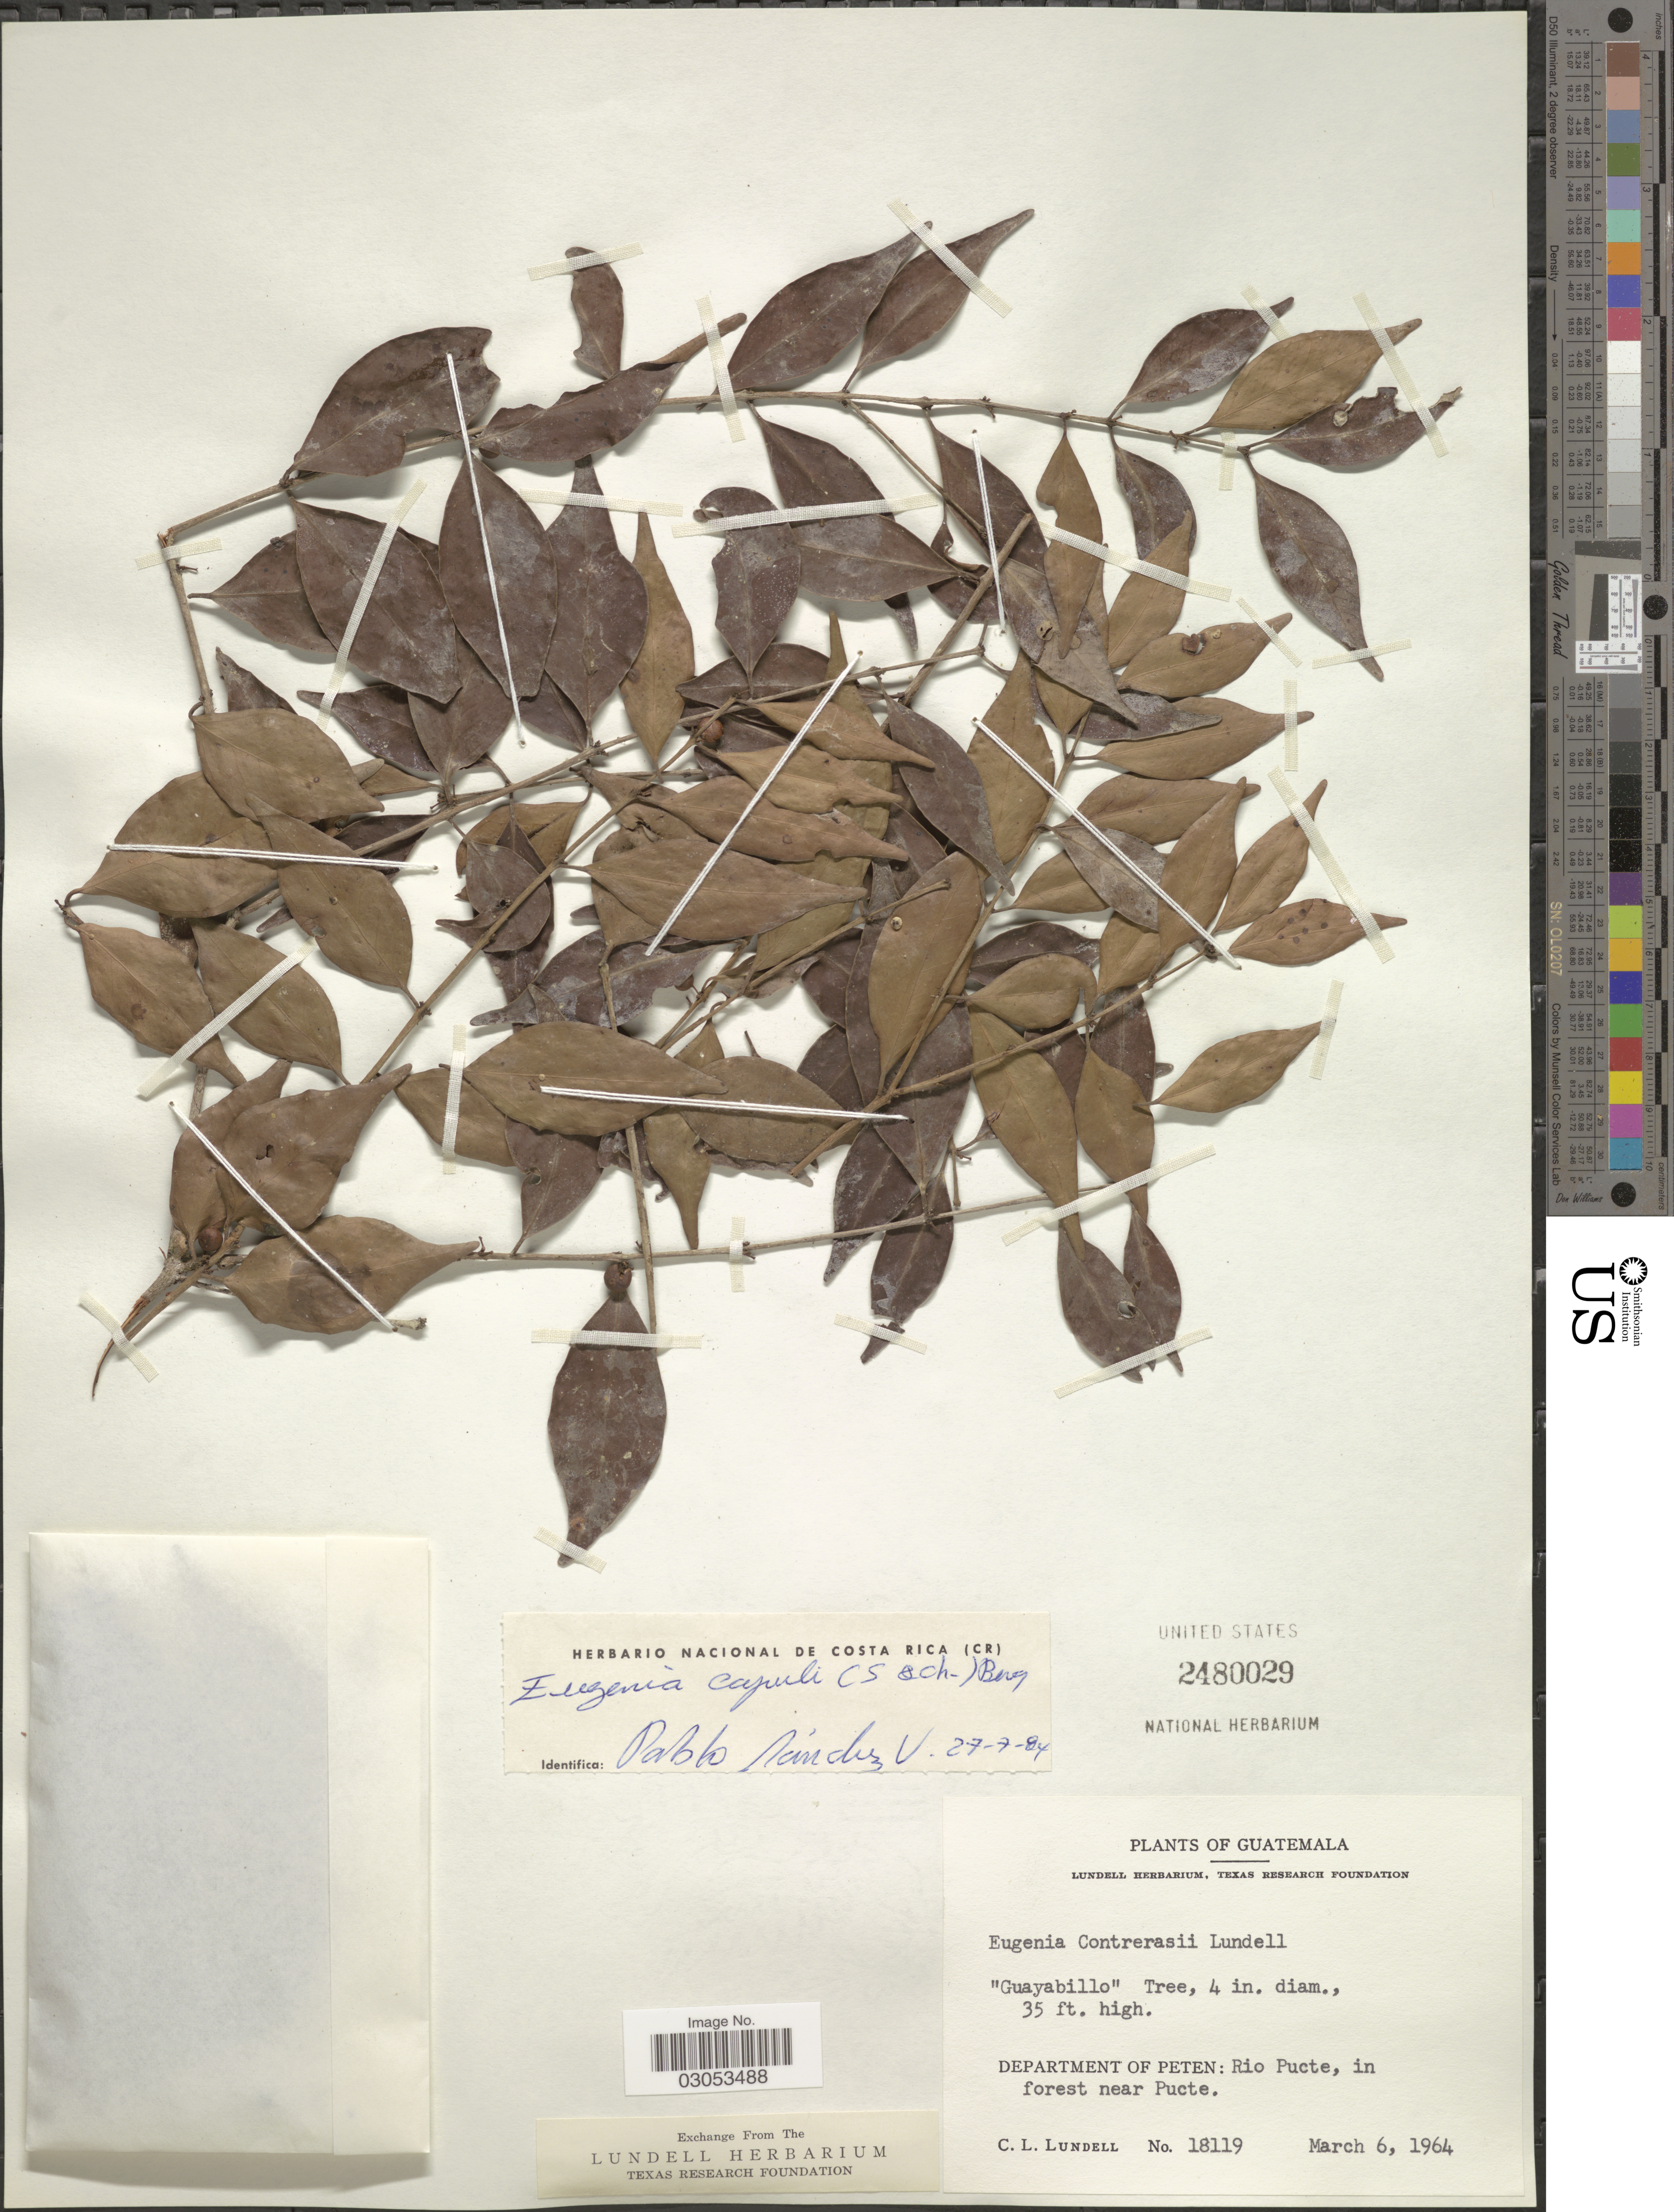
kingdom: Plantae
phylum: Tracheophyta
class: Magnoliopsida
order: Myrtales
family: Myrtaceae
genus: Eugenia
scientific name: Eugenia capuli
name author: (Schltdl. & Cham.) Hook. & Arn.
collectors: C. L. Lundell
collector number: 18119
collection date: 1964-03-06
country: Guatemala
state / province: El Petén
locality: Department of Peten: Rio Pucte, in forest near Pucte.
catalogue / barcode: US 2480029